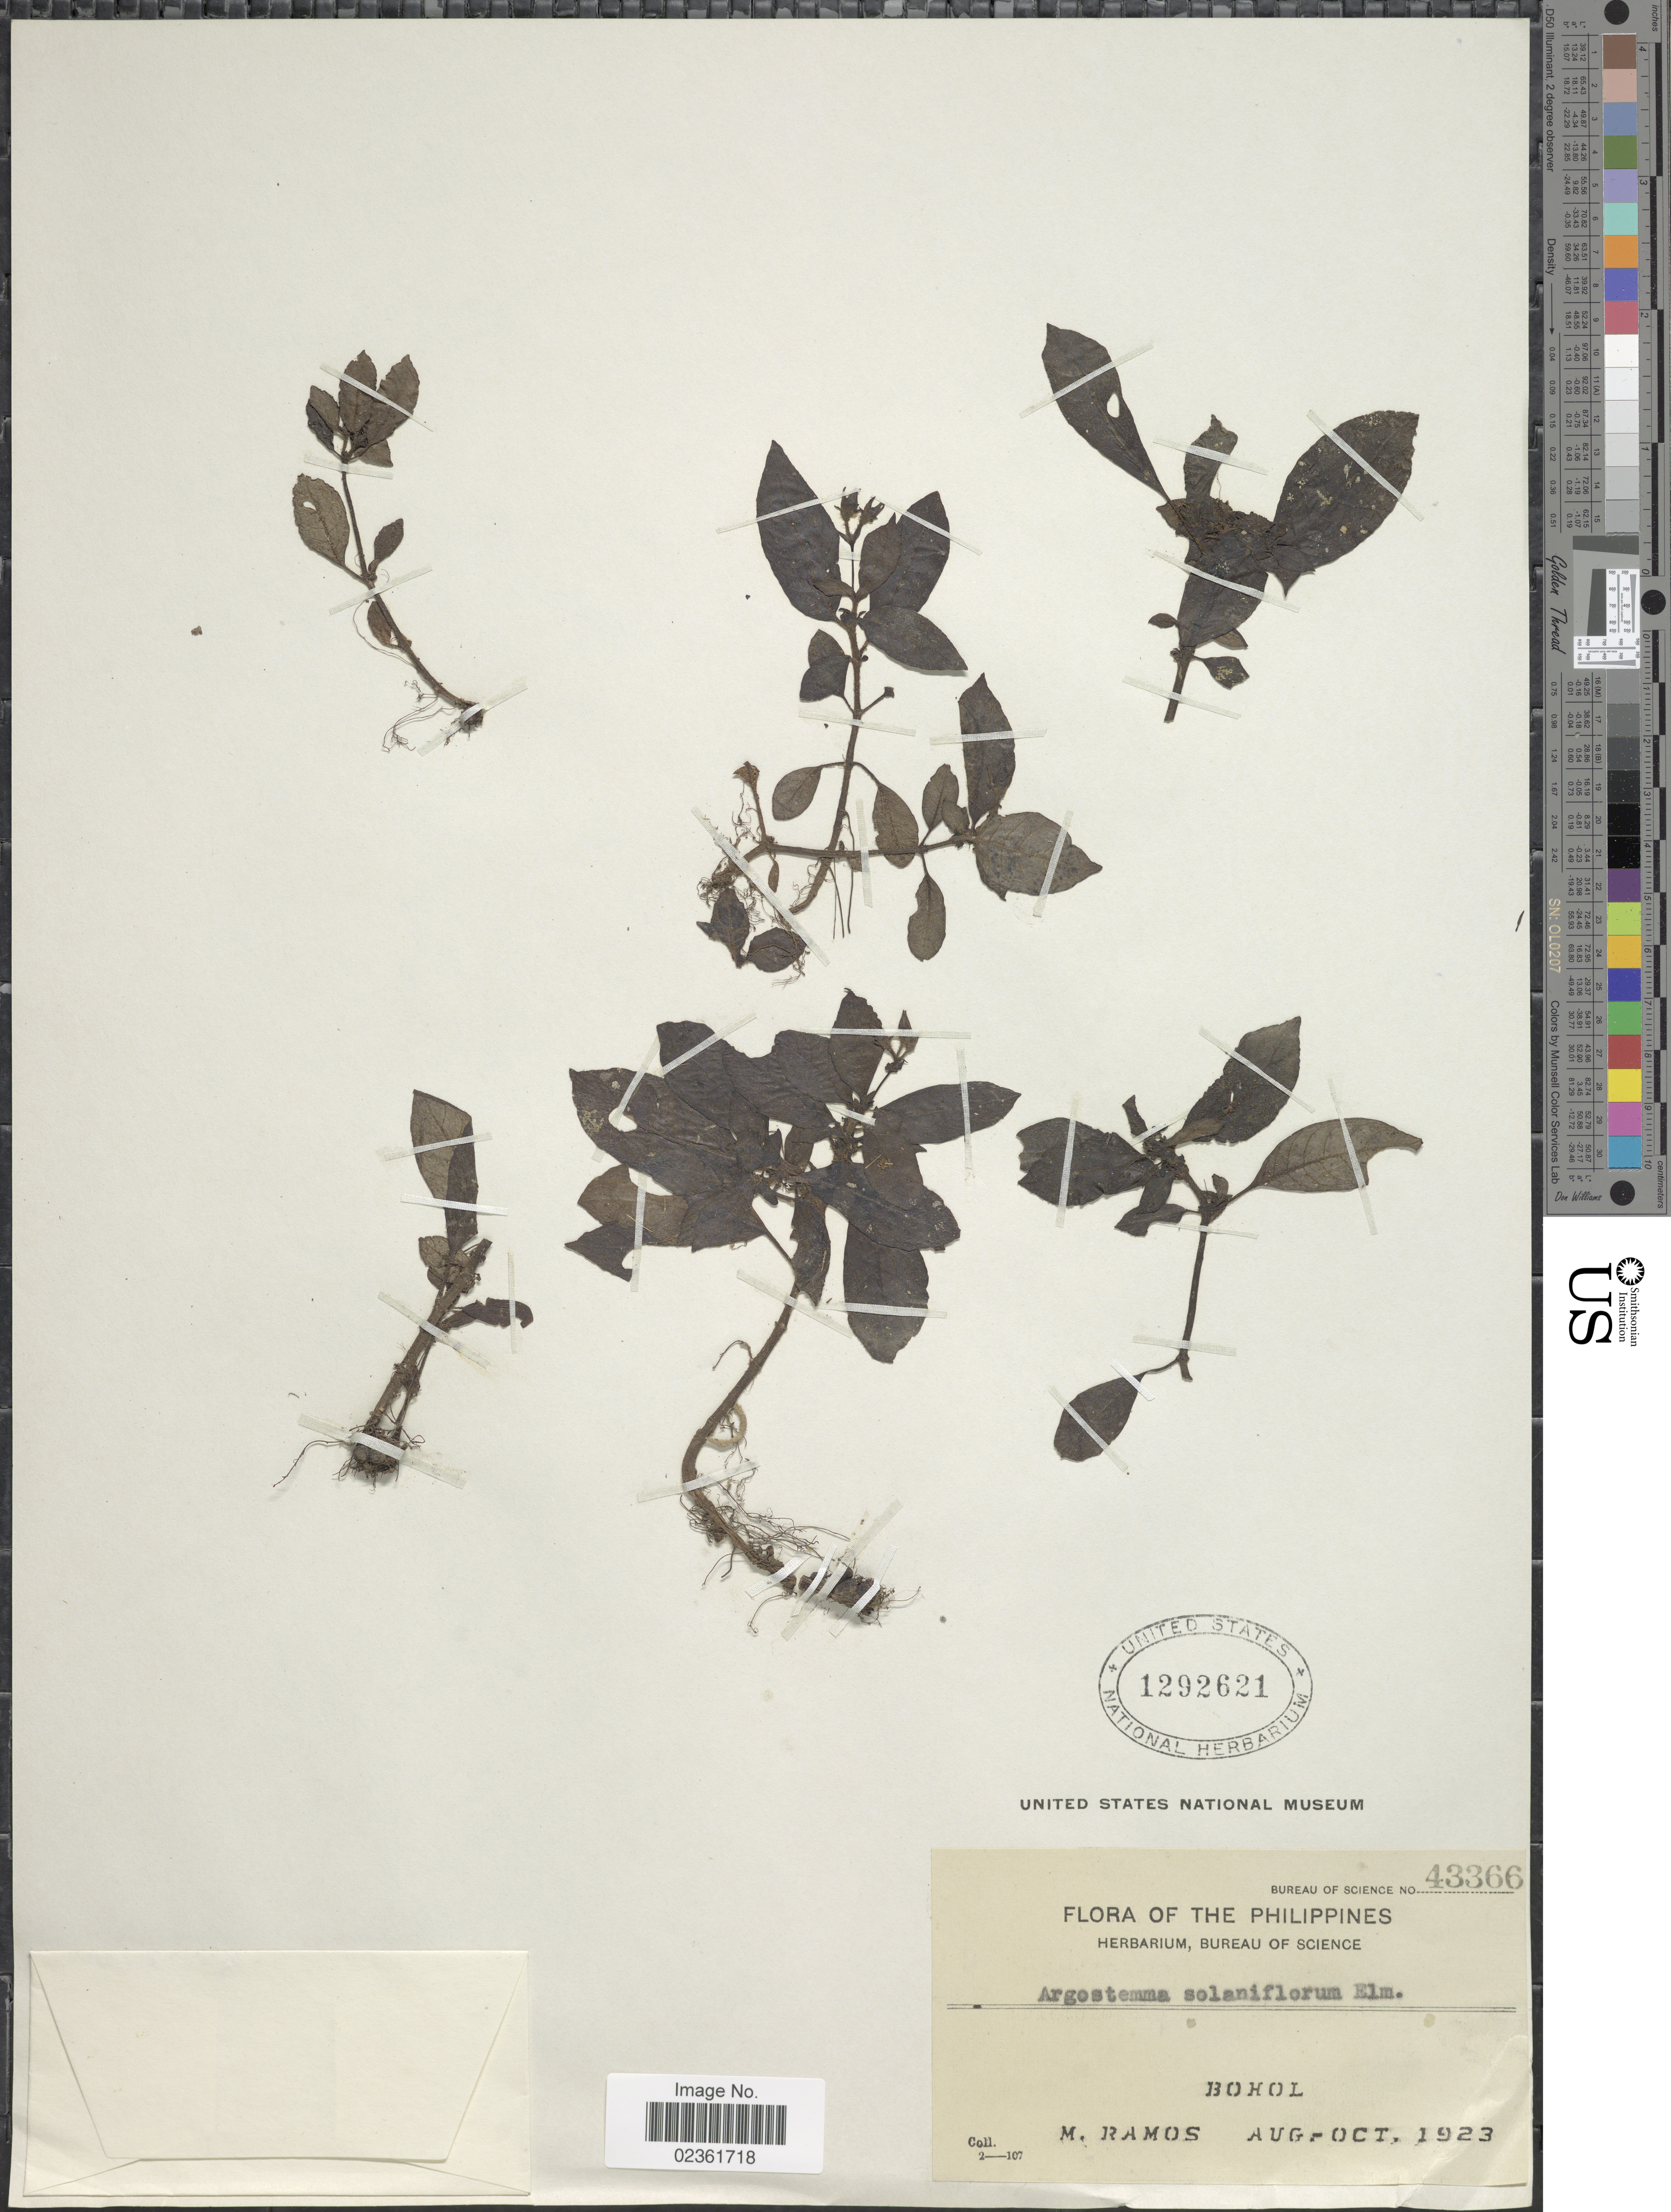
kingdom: Plantae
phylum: Tracheophyta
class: Magnoliopsida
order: Gentianales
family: Rubiaceae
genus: Argostemma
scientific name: Argostemma solaniflorum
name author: Elmer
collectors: M. Ramos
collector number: Bureau of Science 43366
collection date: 1923-08/1923-10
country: Philippines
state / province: Central Visayas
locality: Bohol.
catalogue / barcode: US 1292621